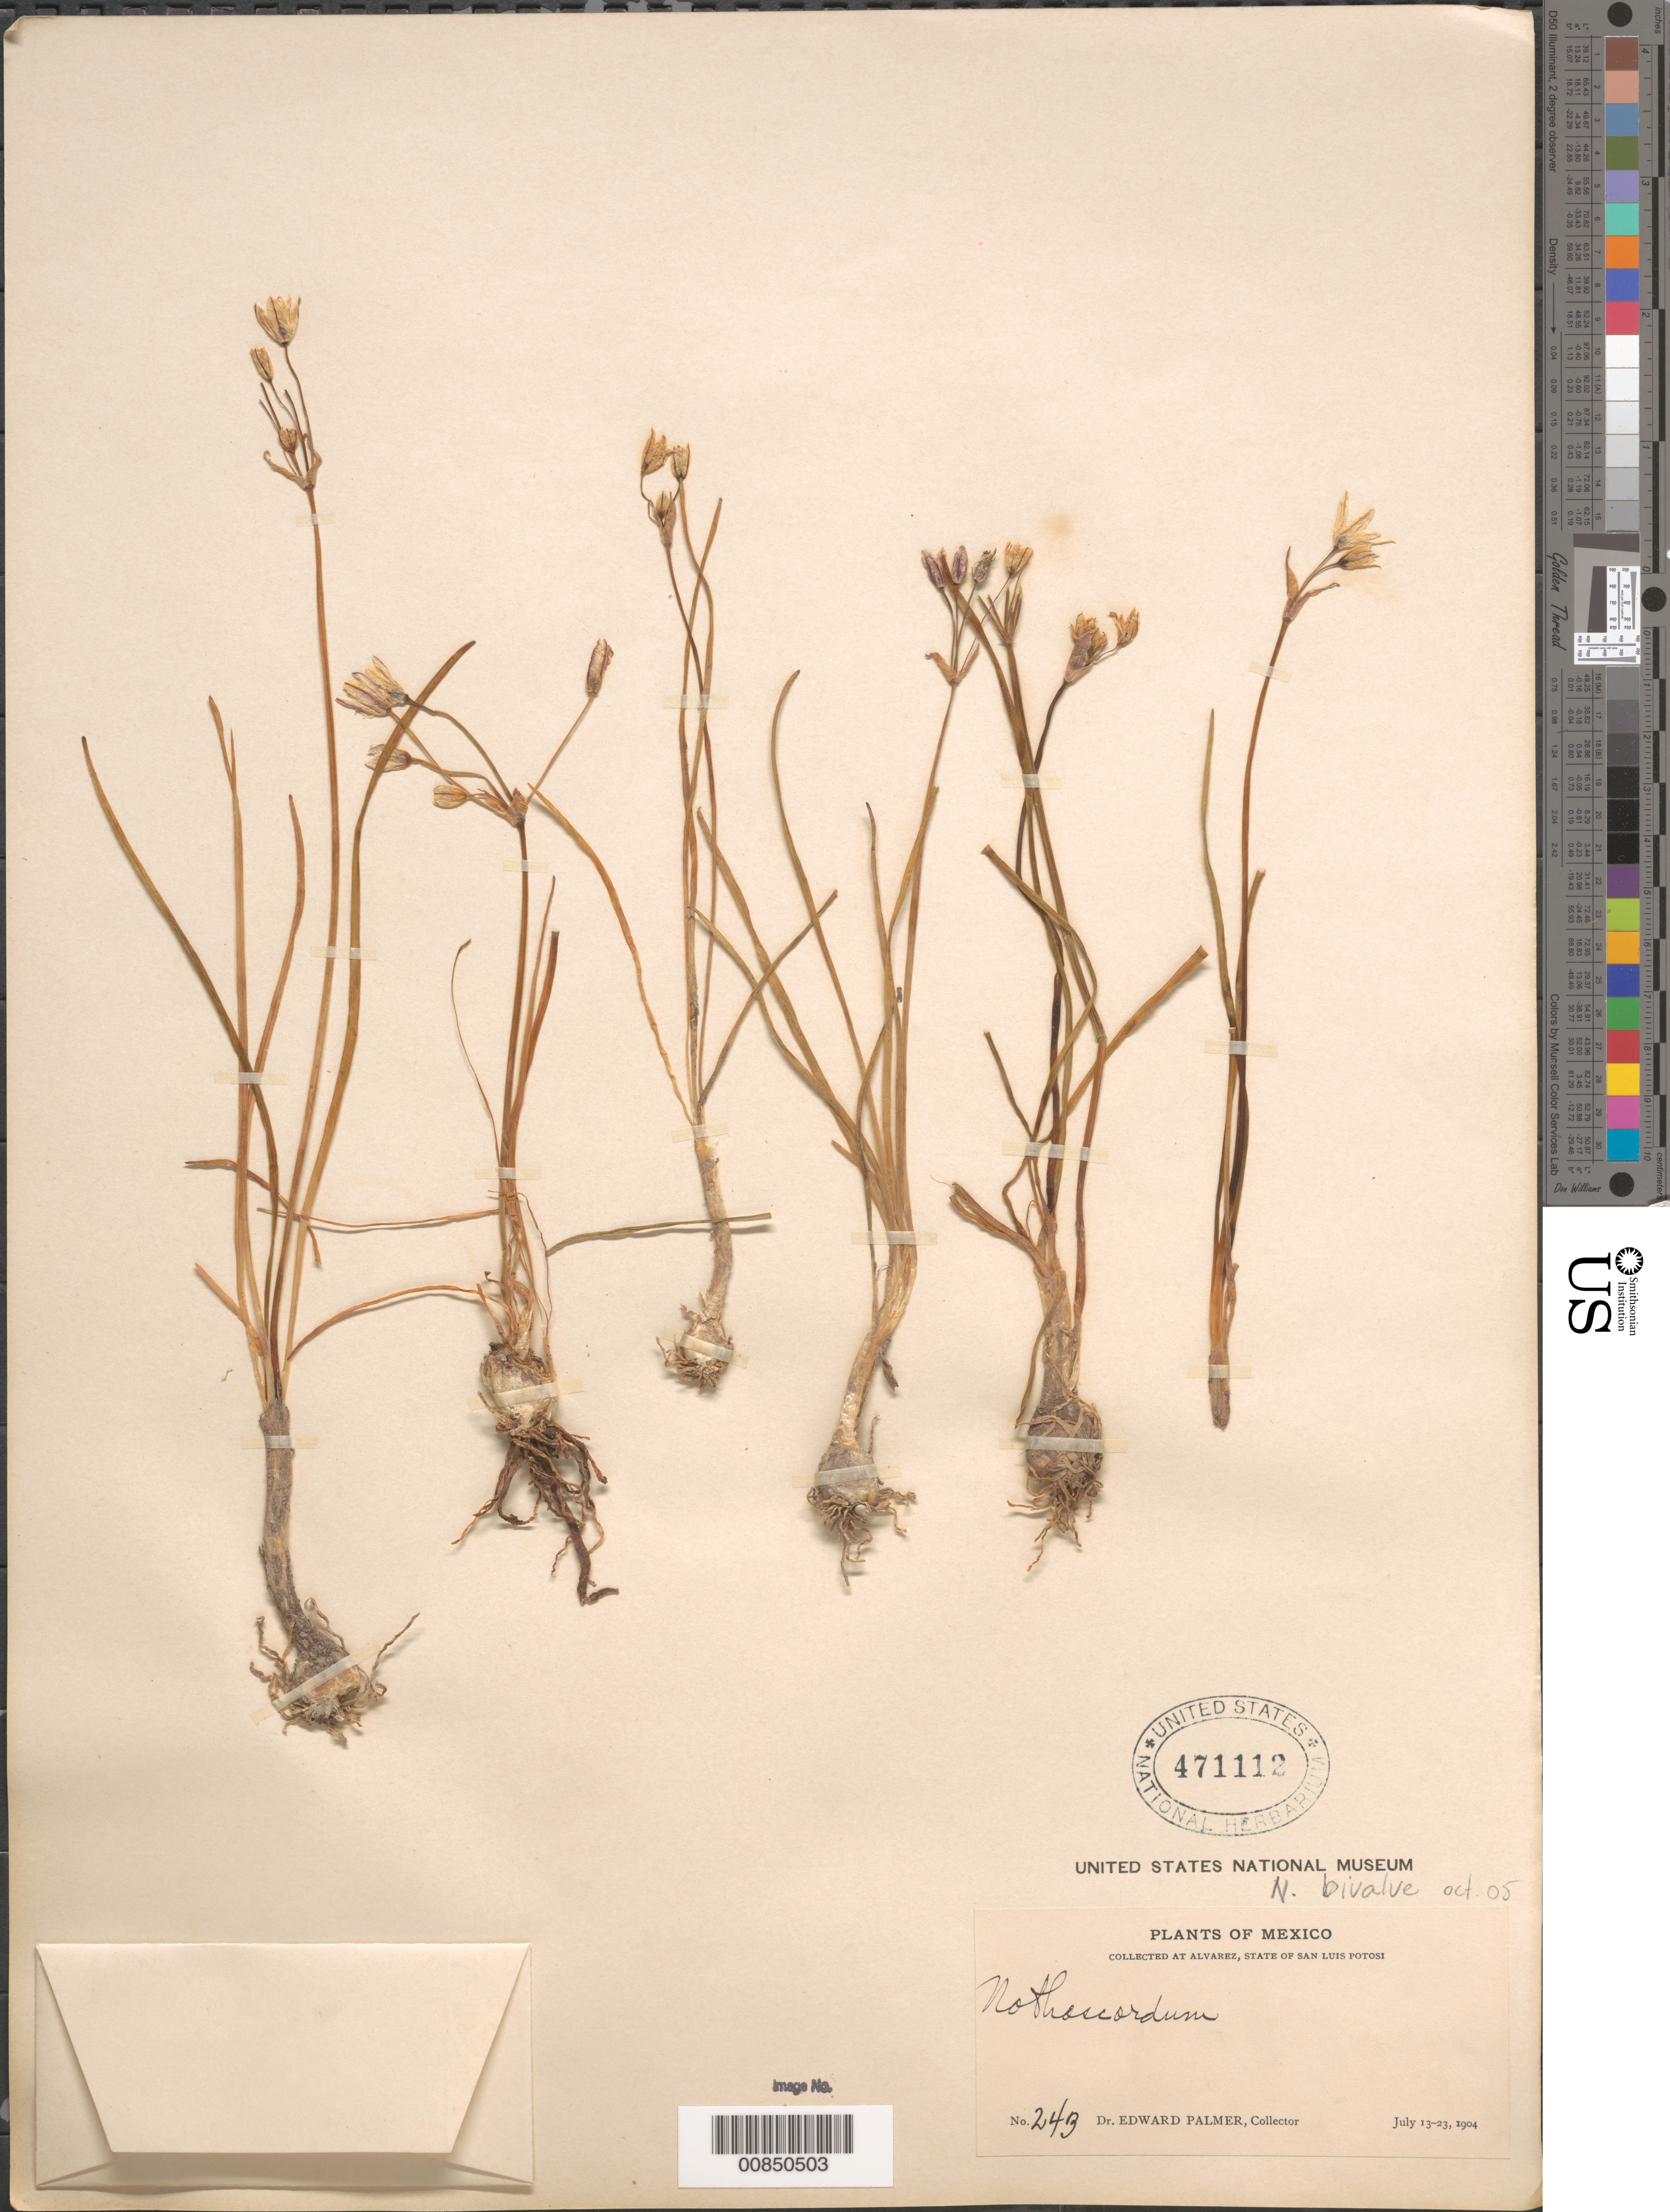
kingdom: Plantae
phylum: Tracheophyta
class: Liliopsida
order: Asparagales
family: Amaryllidaceae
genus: Nothoscordum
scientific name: Nothoscordum bivalve var. bivalve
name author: (L.) Britton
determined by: Strong, M. T., (US), Smithsonian Institution - National Museum of Natural History (UNITED STATES)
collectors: E. Palmer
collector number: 243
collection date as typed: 13 Jul 1904 to 23 Jul 1904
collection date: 1904-07-13/1904-07-23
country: Mexico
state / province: San Luis Potosí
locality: Alvarez, San Luis Potosí.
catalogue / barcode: US 471112